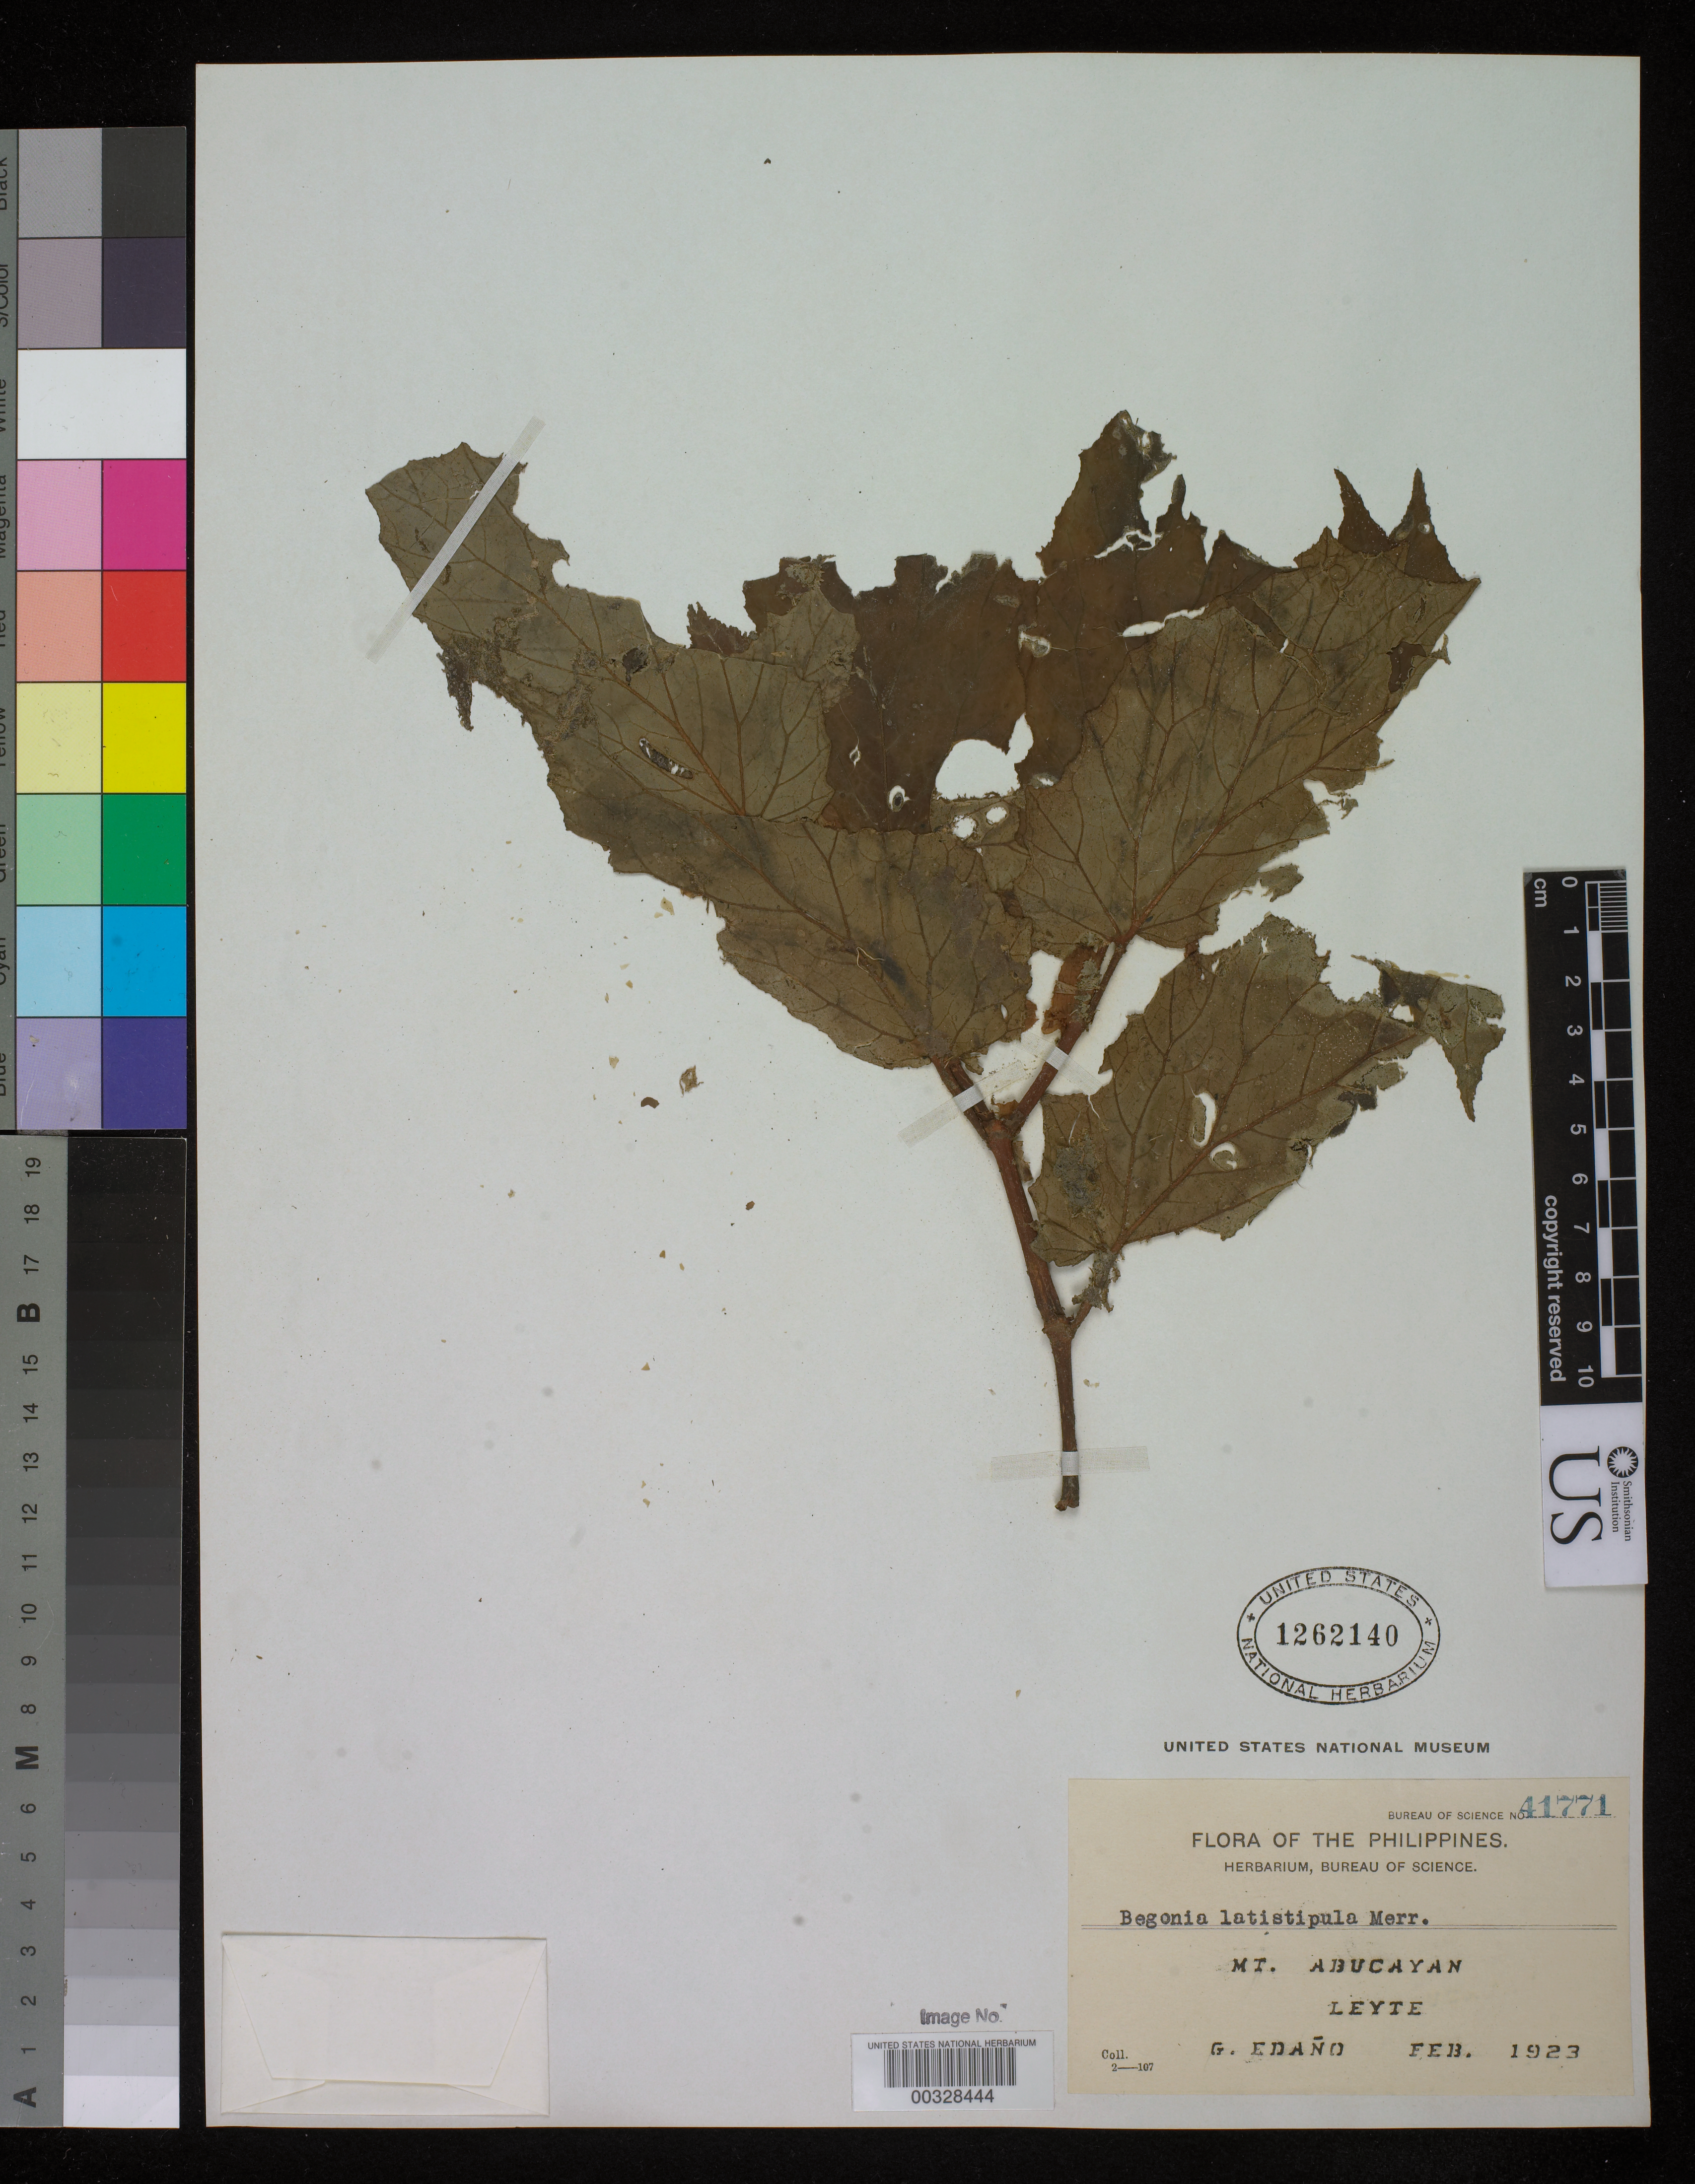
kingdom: Plantae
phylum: Tracheophyta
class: Magnoliopsida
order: Cucurbitales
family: Begoniaceae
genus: Begonia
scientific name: Begonia latistipula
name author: Merr.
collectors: G. E. Edaño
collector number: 41771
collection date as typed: Feb 1923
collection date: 1923-02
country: Philippines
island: Leyte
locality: Mt. abucayan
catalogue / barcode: US 1262140